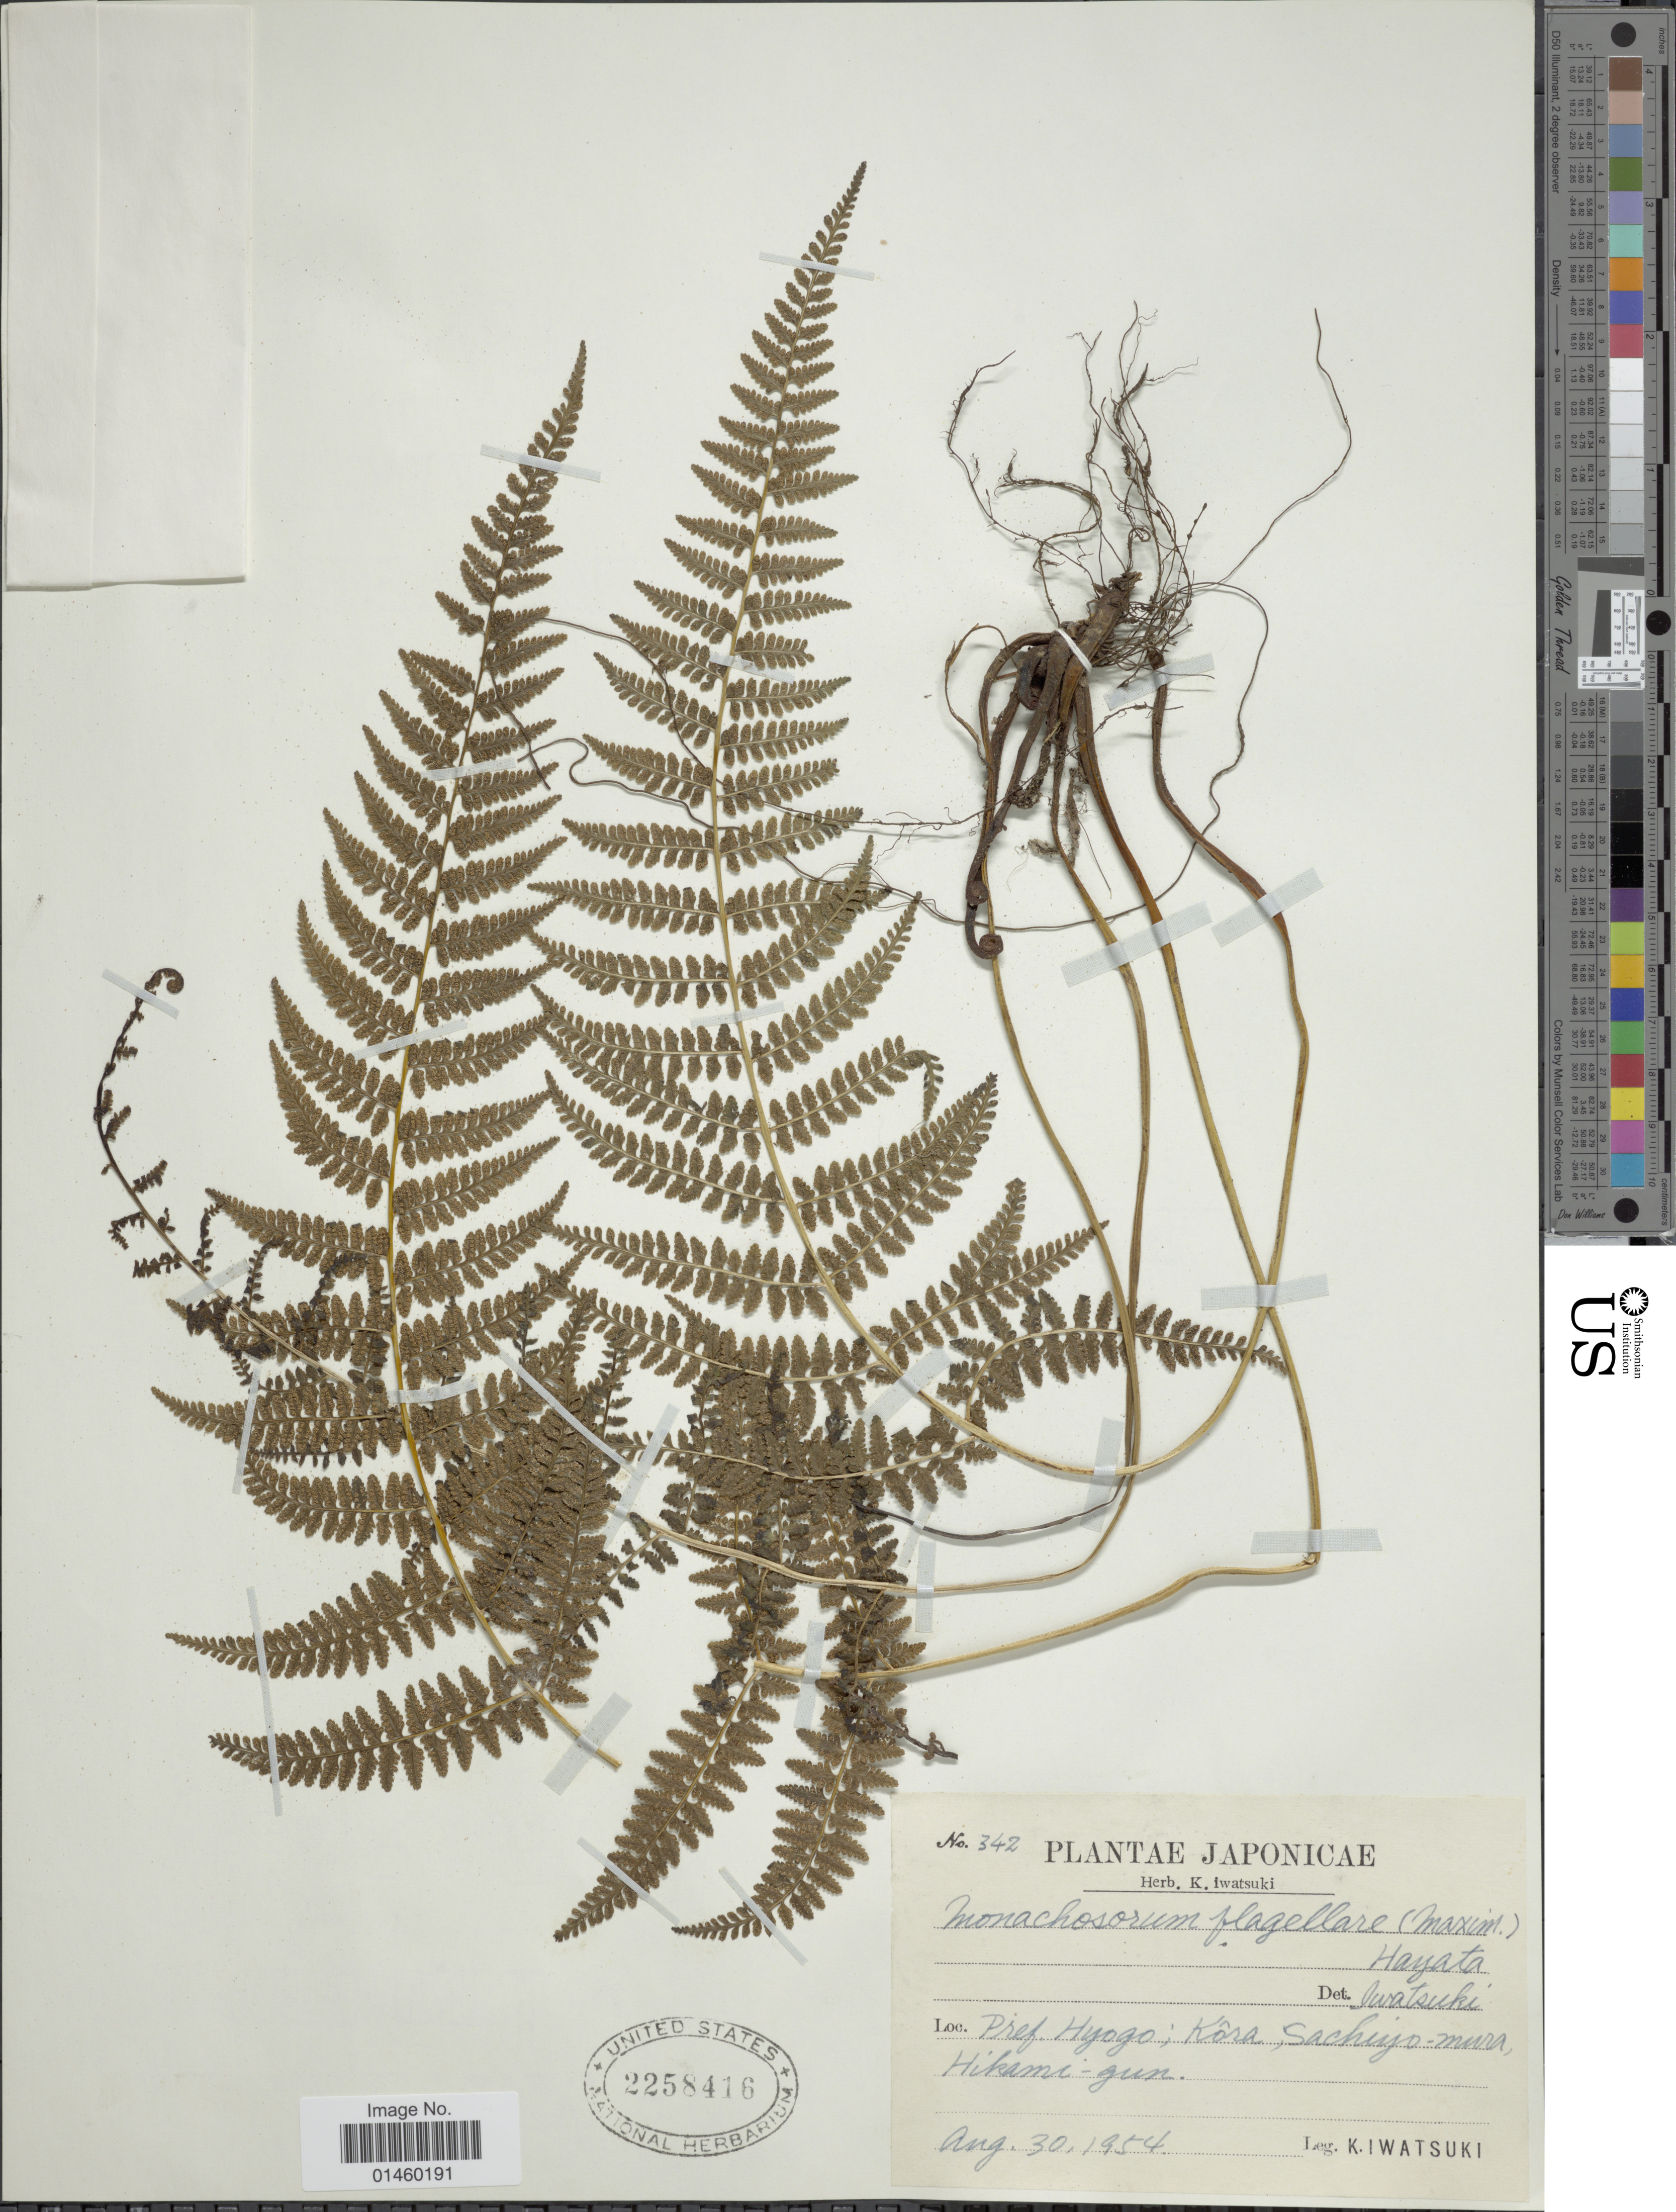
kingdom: Plantae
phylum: Tracheophyta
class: Polypodiopsida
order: Polypodiales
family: Dennstaedtiaceae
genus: Monachosorum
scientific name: Monachosorum flagellare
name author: (Makino) Hayata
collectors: K. Iwatsuki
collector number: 342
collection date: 1954-08-30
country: Japan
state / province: Hyogo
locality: Plantae Japonicae. Pref. Hyogo; Kora, Sachujo-mura, Hikami-gun.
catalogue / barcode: US 2258416